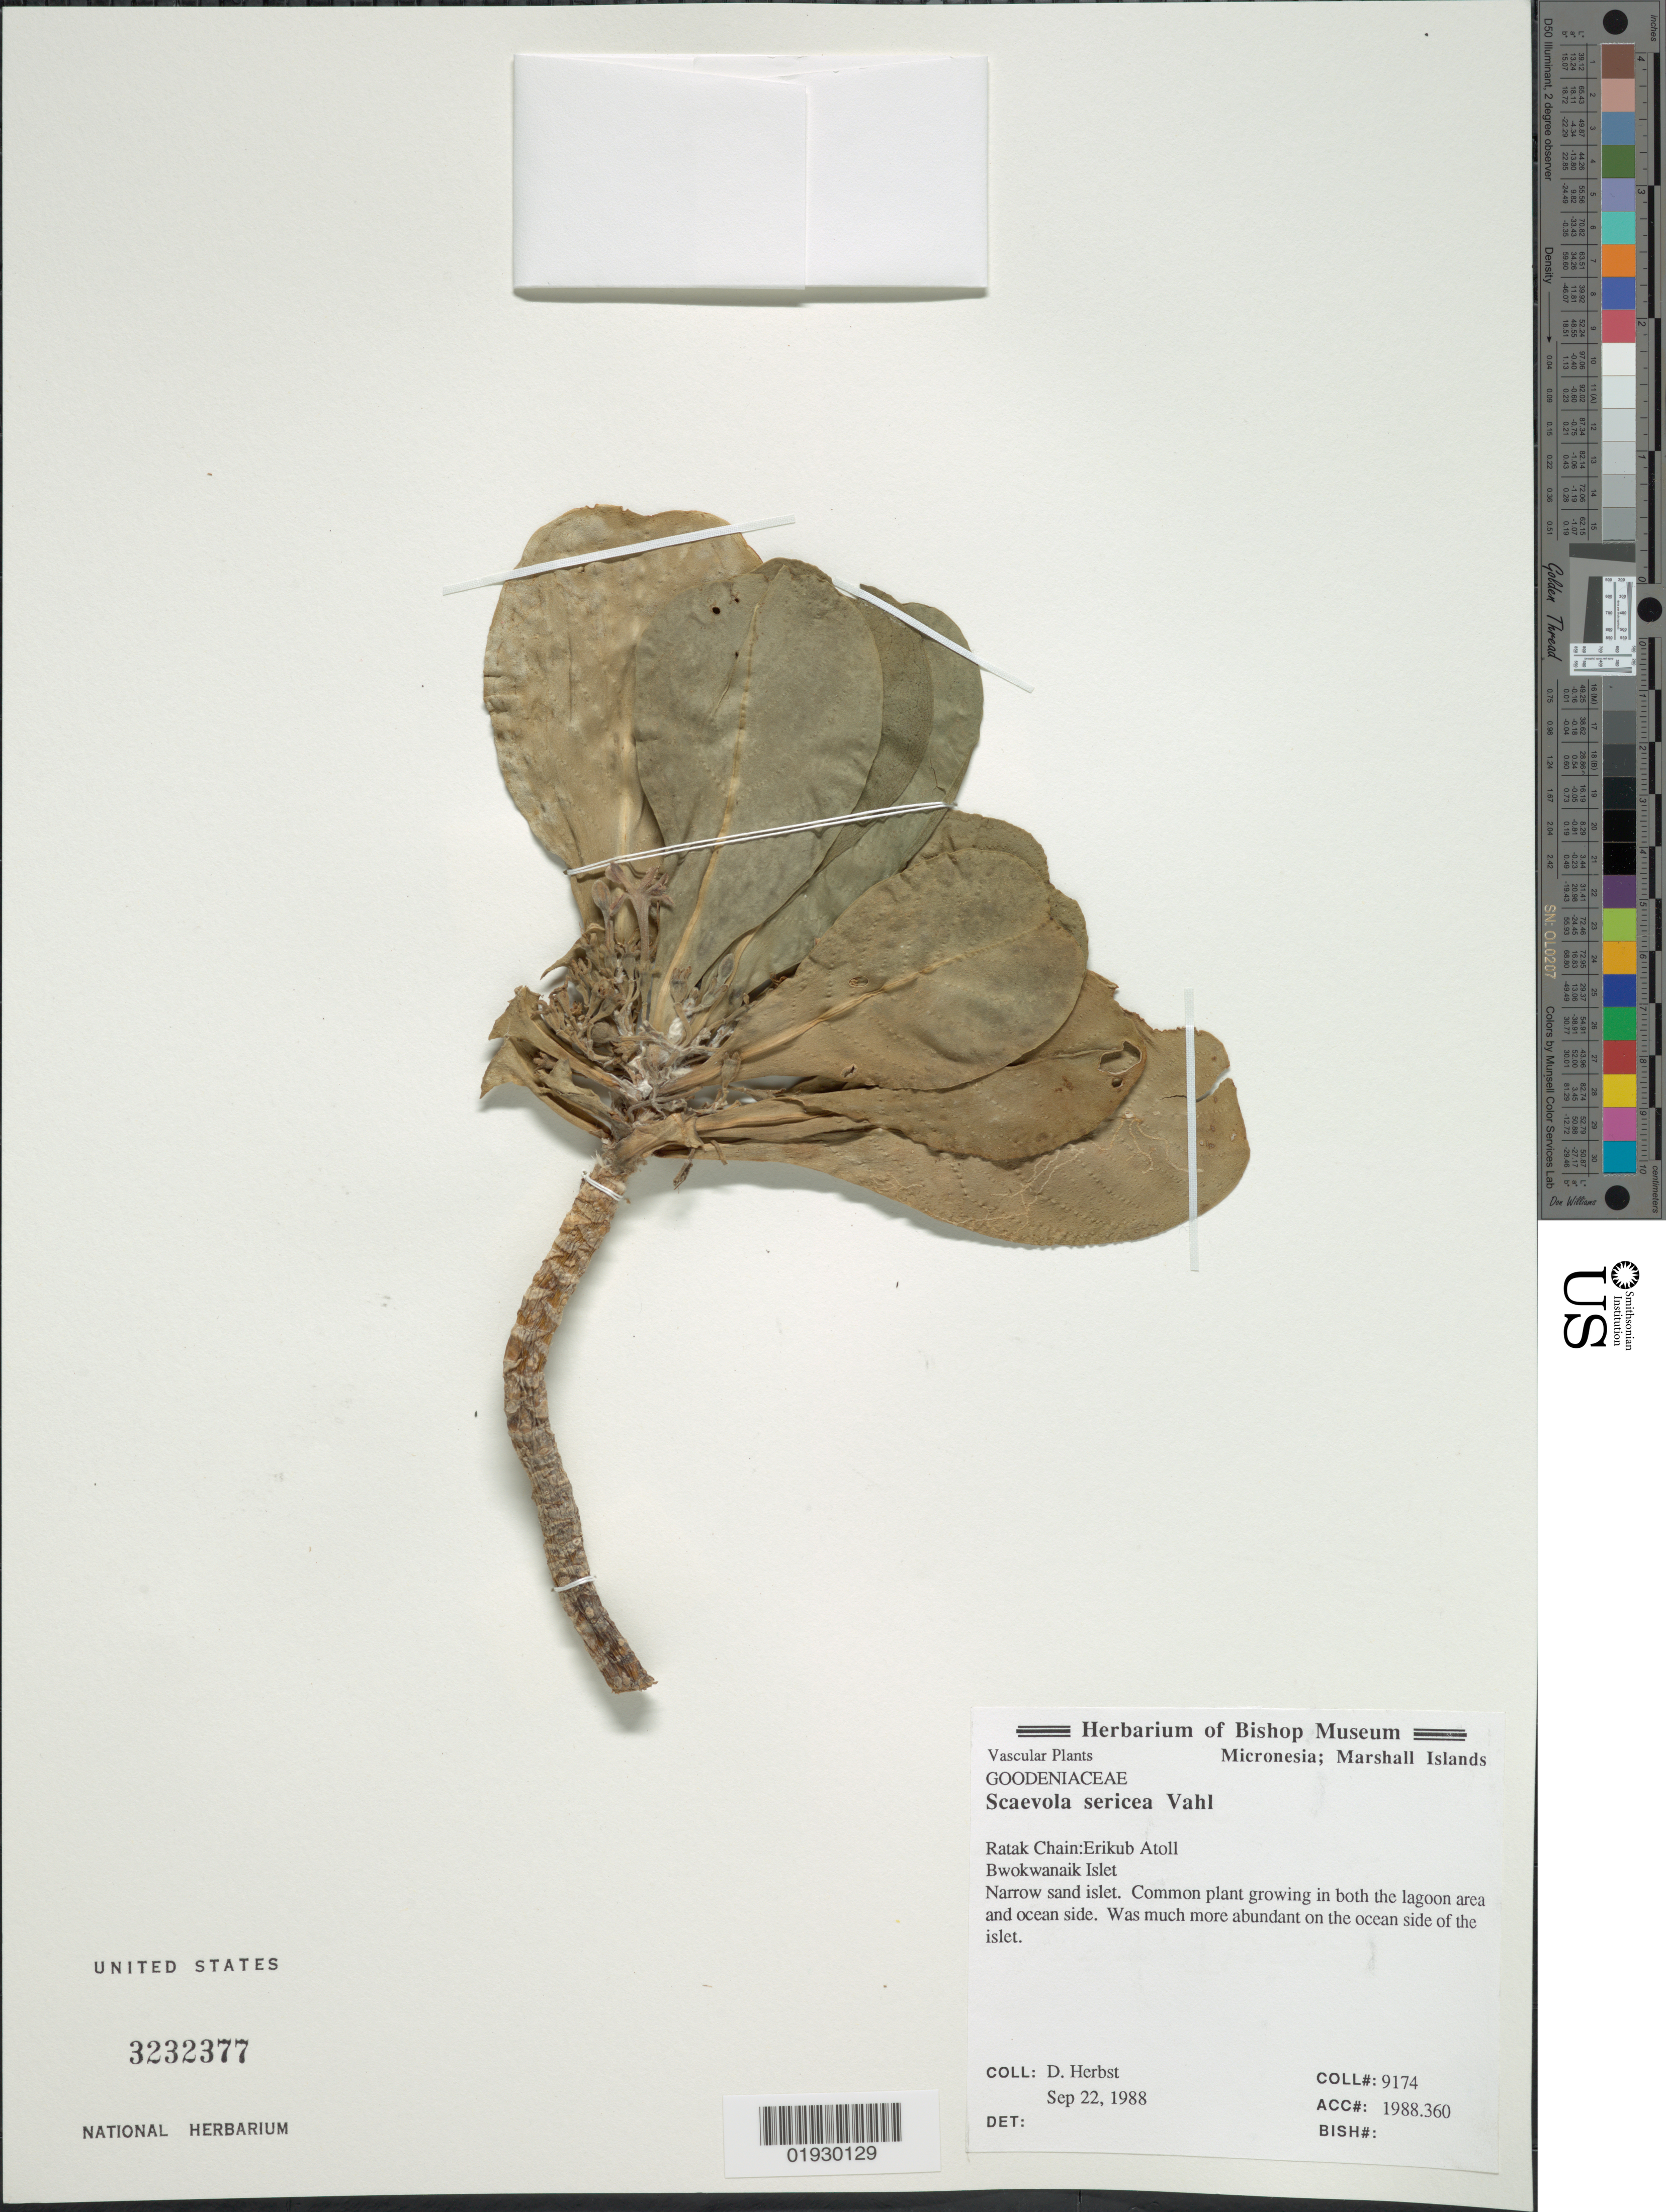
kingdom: Plantae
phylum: Tracheophyta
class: Magnoliopsida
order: Asterales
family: Goodeniaceae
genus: Scaevola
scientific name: Scaevola taccada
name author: (Gaertn.) Roxb.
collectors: D. Herbst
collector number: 9174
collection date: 1988-09-22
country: Marshall Islands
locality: Micronesia. Ratak Chain: Erikub Atoll. Bwokwanaik Islet.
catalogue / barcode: US 3232377